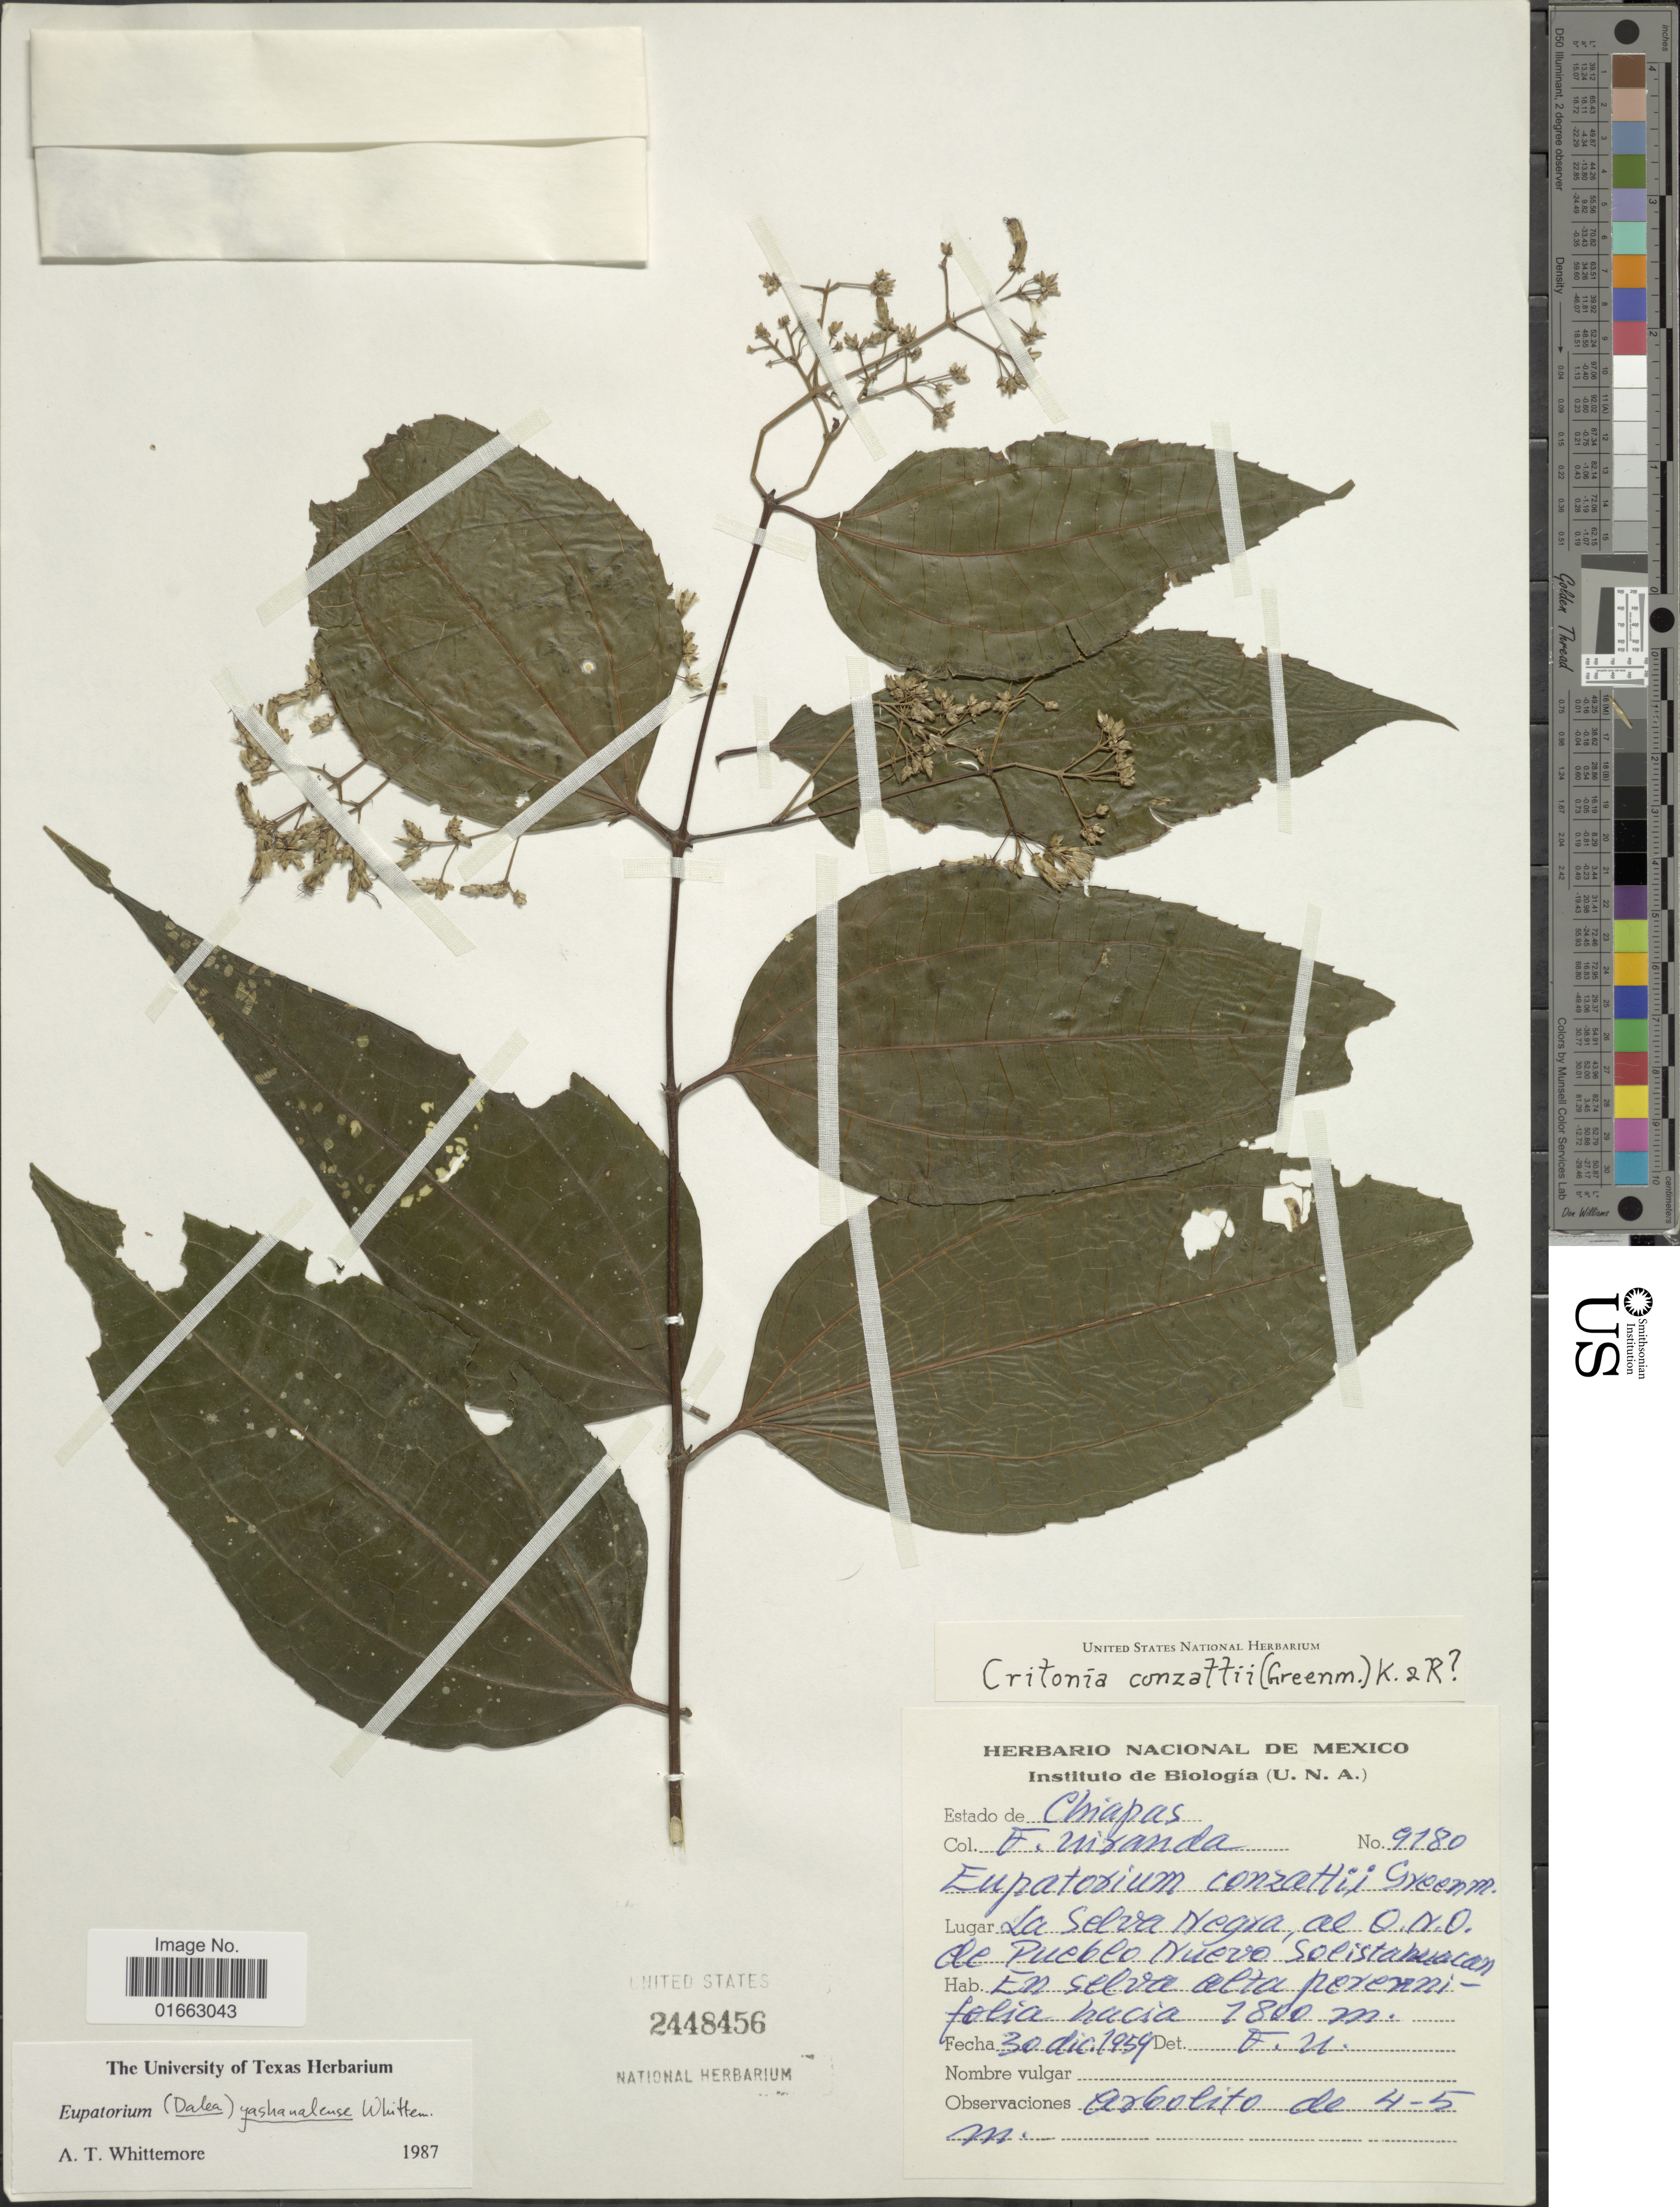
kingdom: Plantae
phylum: Tracheophyta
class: Magnoliopsida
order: Asterales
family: Asteraceae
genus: Critonia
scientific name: Critonia yashanalensis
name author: Whitten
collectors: F. Miranda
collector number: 9180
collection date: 1959-12-30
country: Mexico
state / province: Chiapas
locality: La Selva Negra, al O.N.O. de Pueblo Nuevo Solistahuacan, en selva alta perennifolia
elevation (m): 1800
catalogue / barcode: US 2448456